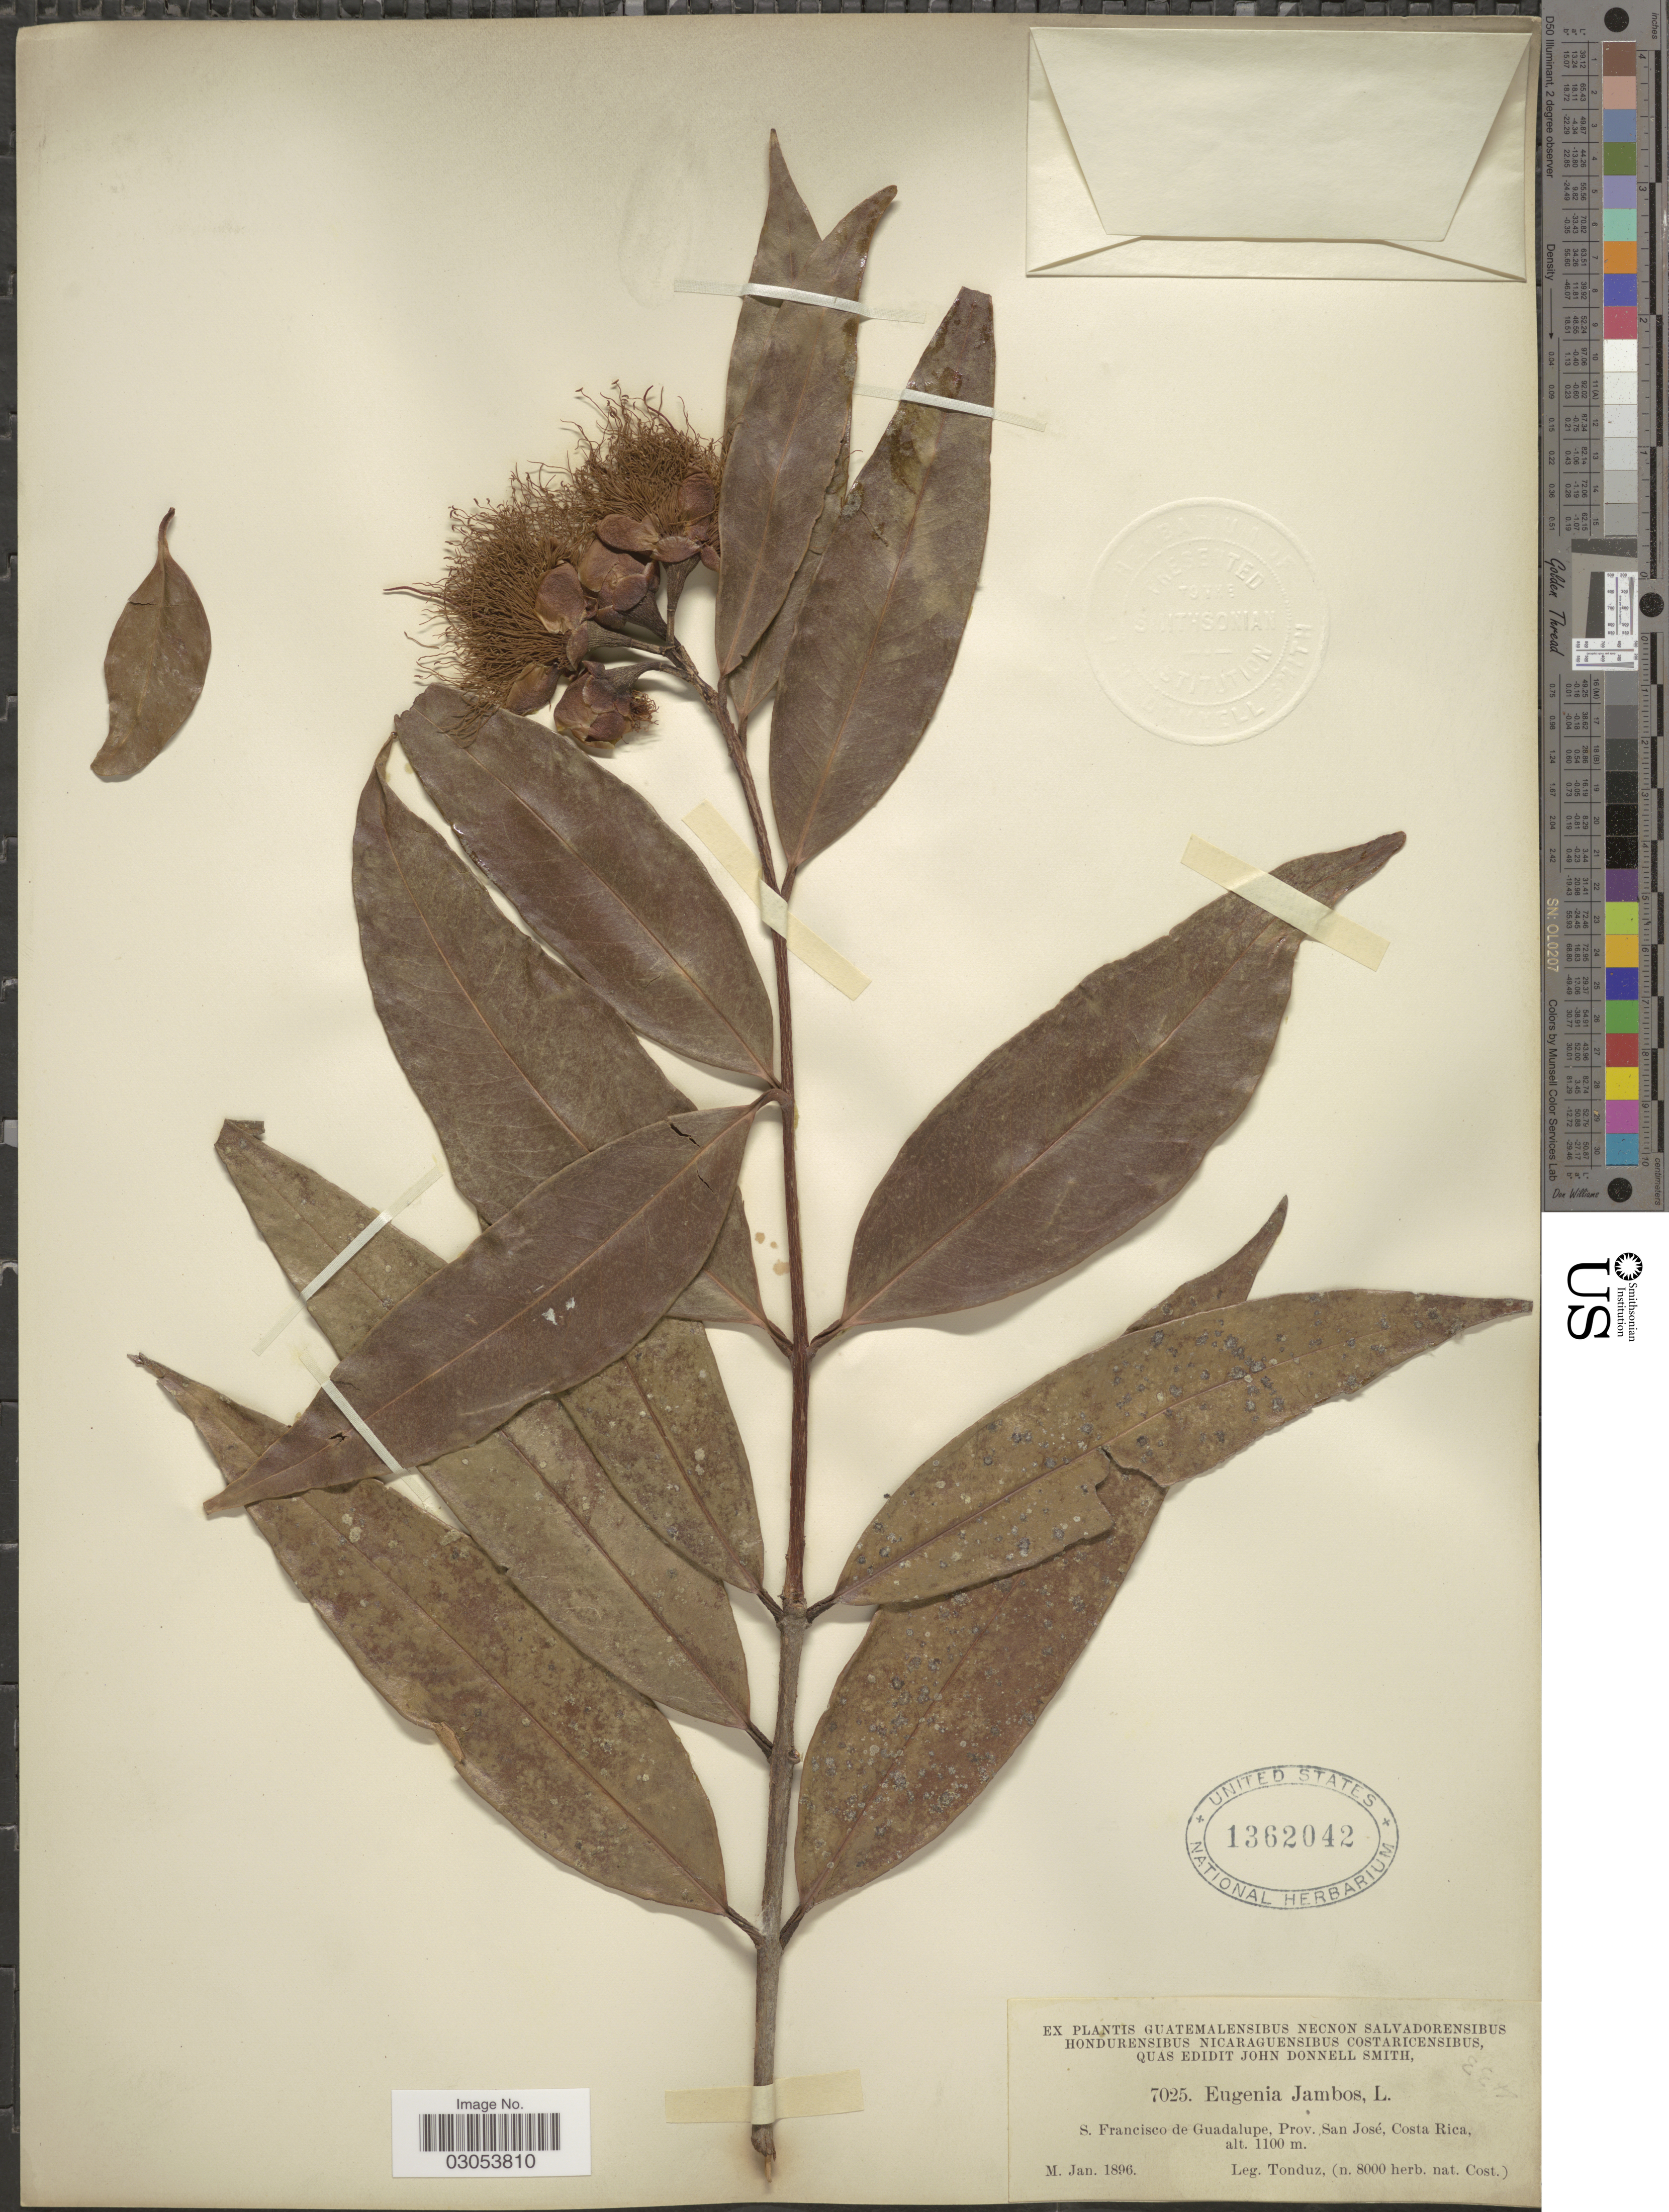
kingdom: Plantae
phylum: Tracheophyta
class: Magnoliopsida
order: Myrtales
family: Myrtaceae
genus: Syzygium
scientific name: Syzygium jambos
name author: (L.) Alston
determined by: Strong, Mark T., (BOT), Smithsonian Institution - National Museum of Natural History (UNITED STATES)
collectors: Tonduz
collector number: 7025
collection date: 1896-01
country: Costa Rica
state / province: San José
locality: S. Francisco de Guadalupe.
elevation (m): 1100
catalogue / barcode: US 1362042